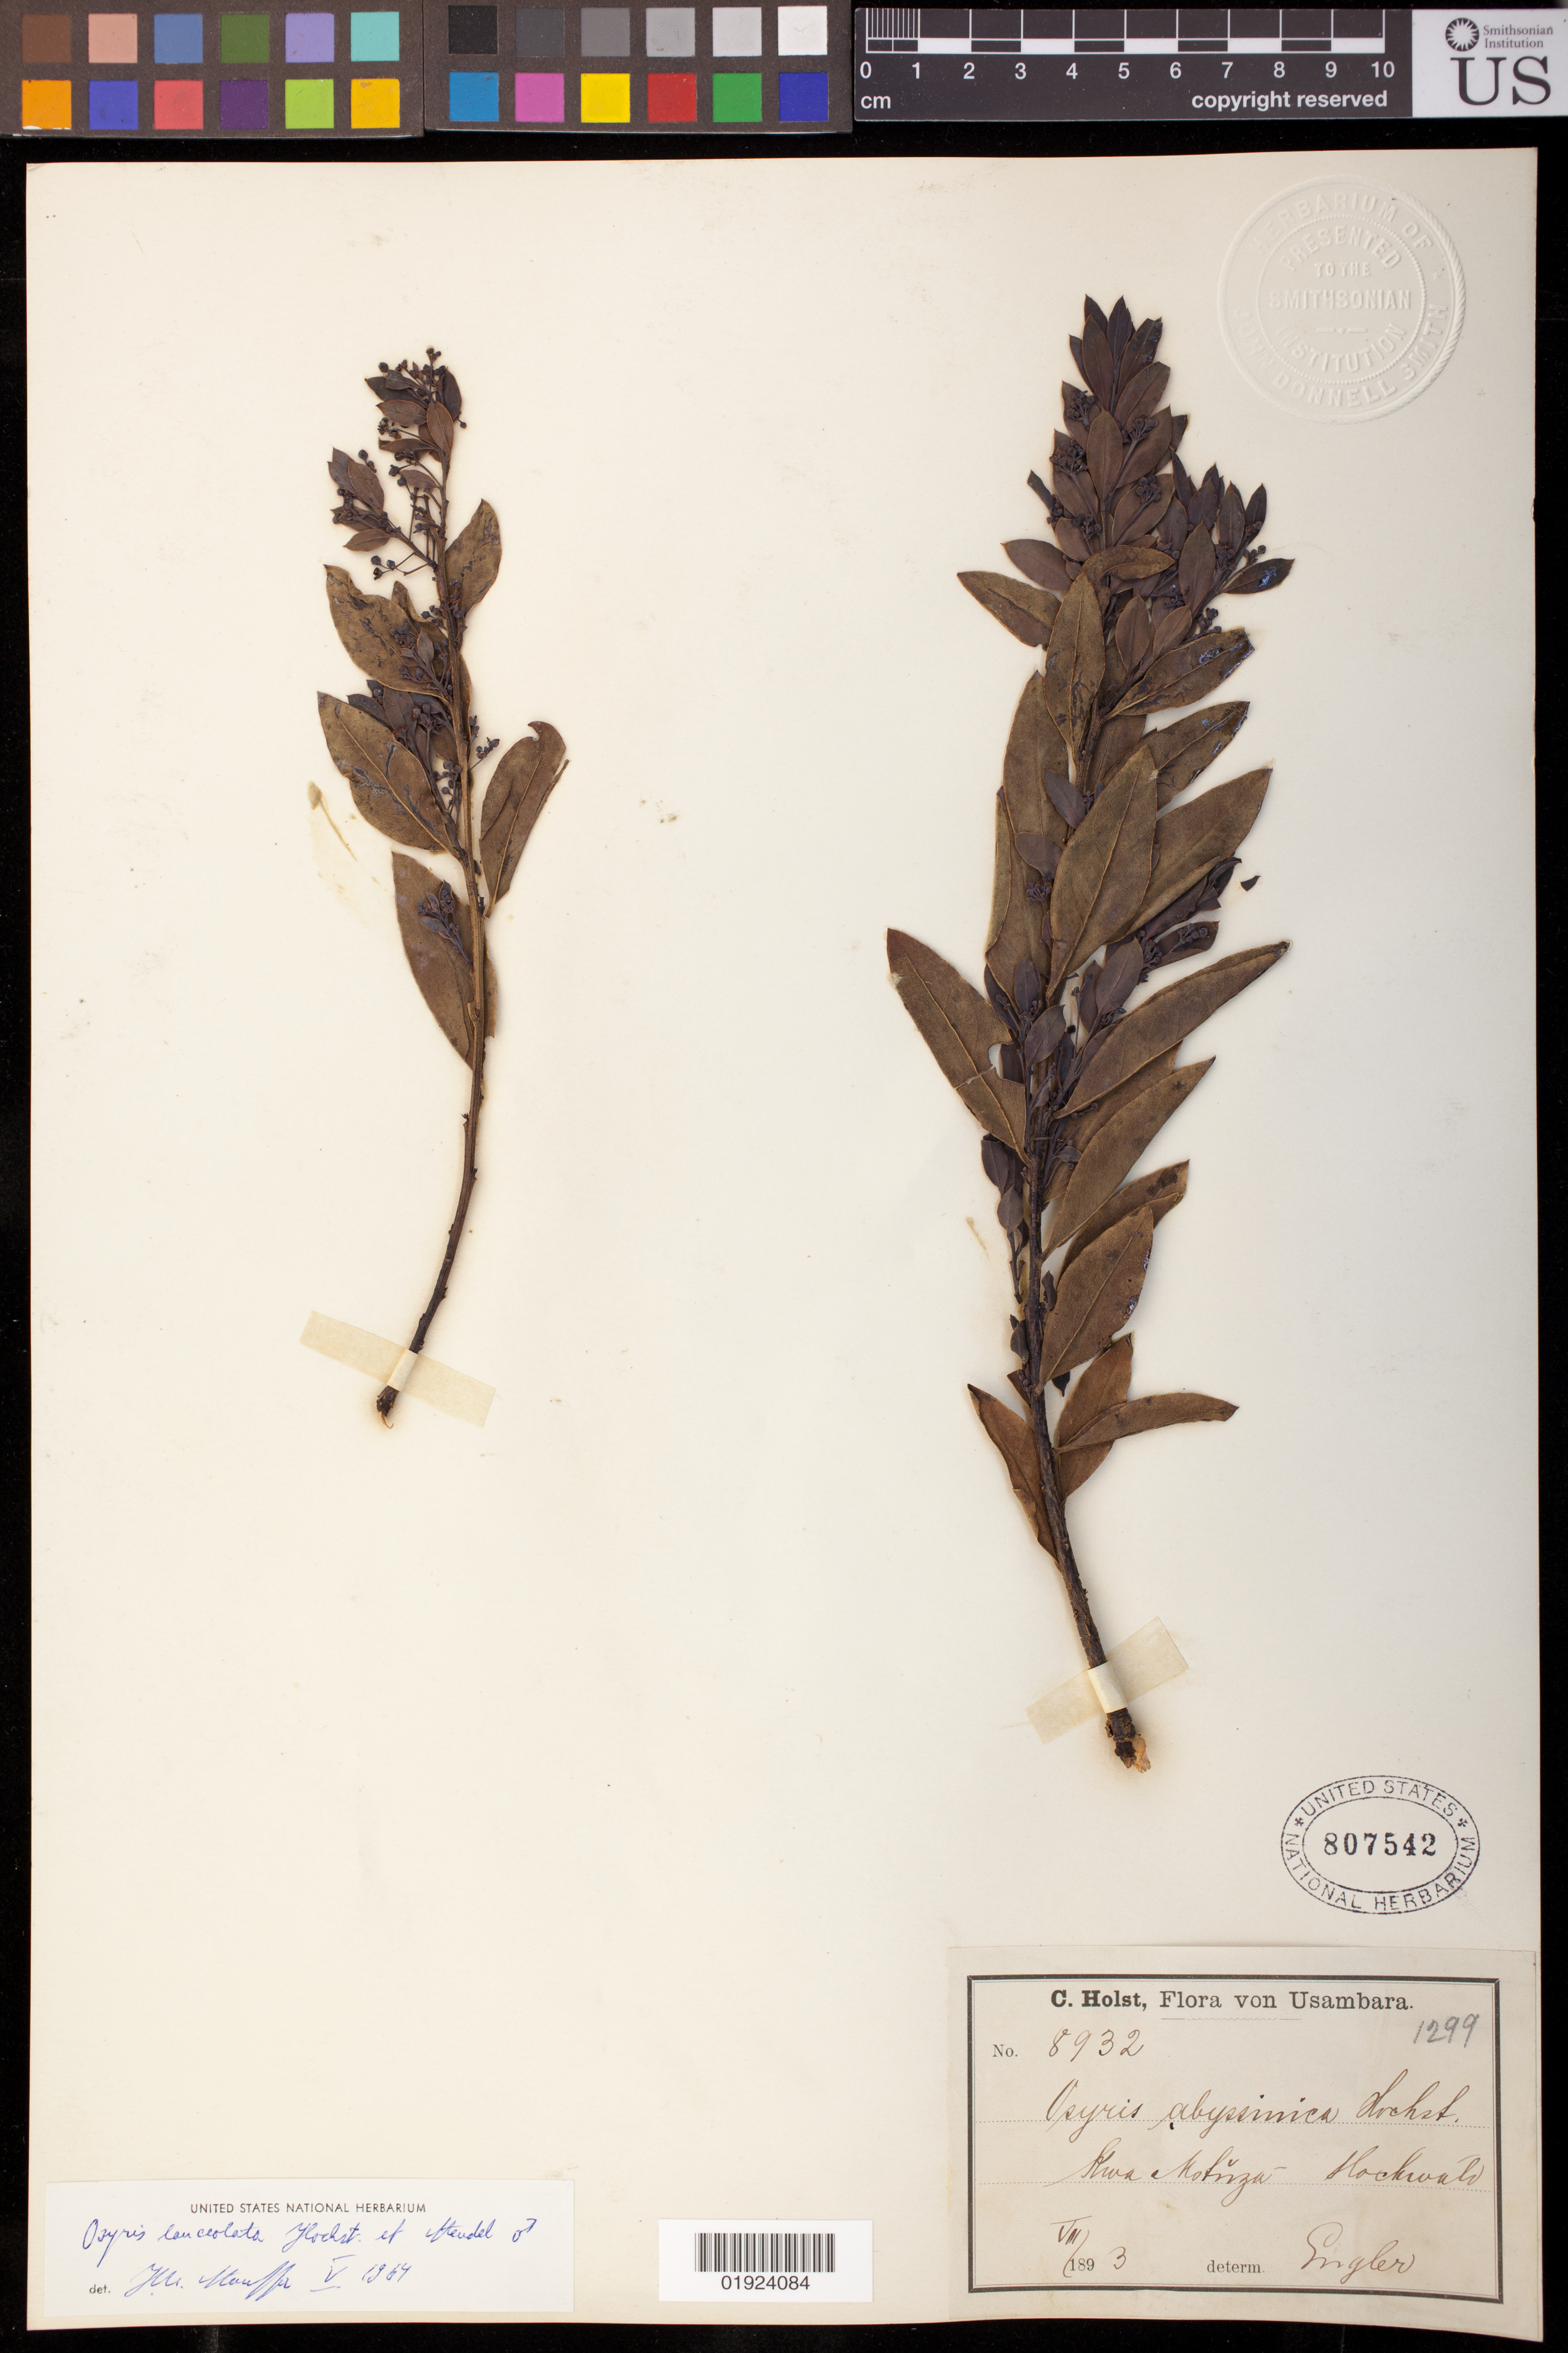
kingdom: Plantae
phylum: Tracheophyta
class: Magnoliopsida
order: Santalales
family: Santalaceae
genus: Osyris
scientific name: Osyris quadripartita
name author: Salzm. ex Decne.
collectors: C. H. Holst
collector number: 8932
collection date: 1893-08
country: Tanzania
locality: Usambara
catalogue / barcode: US 807542